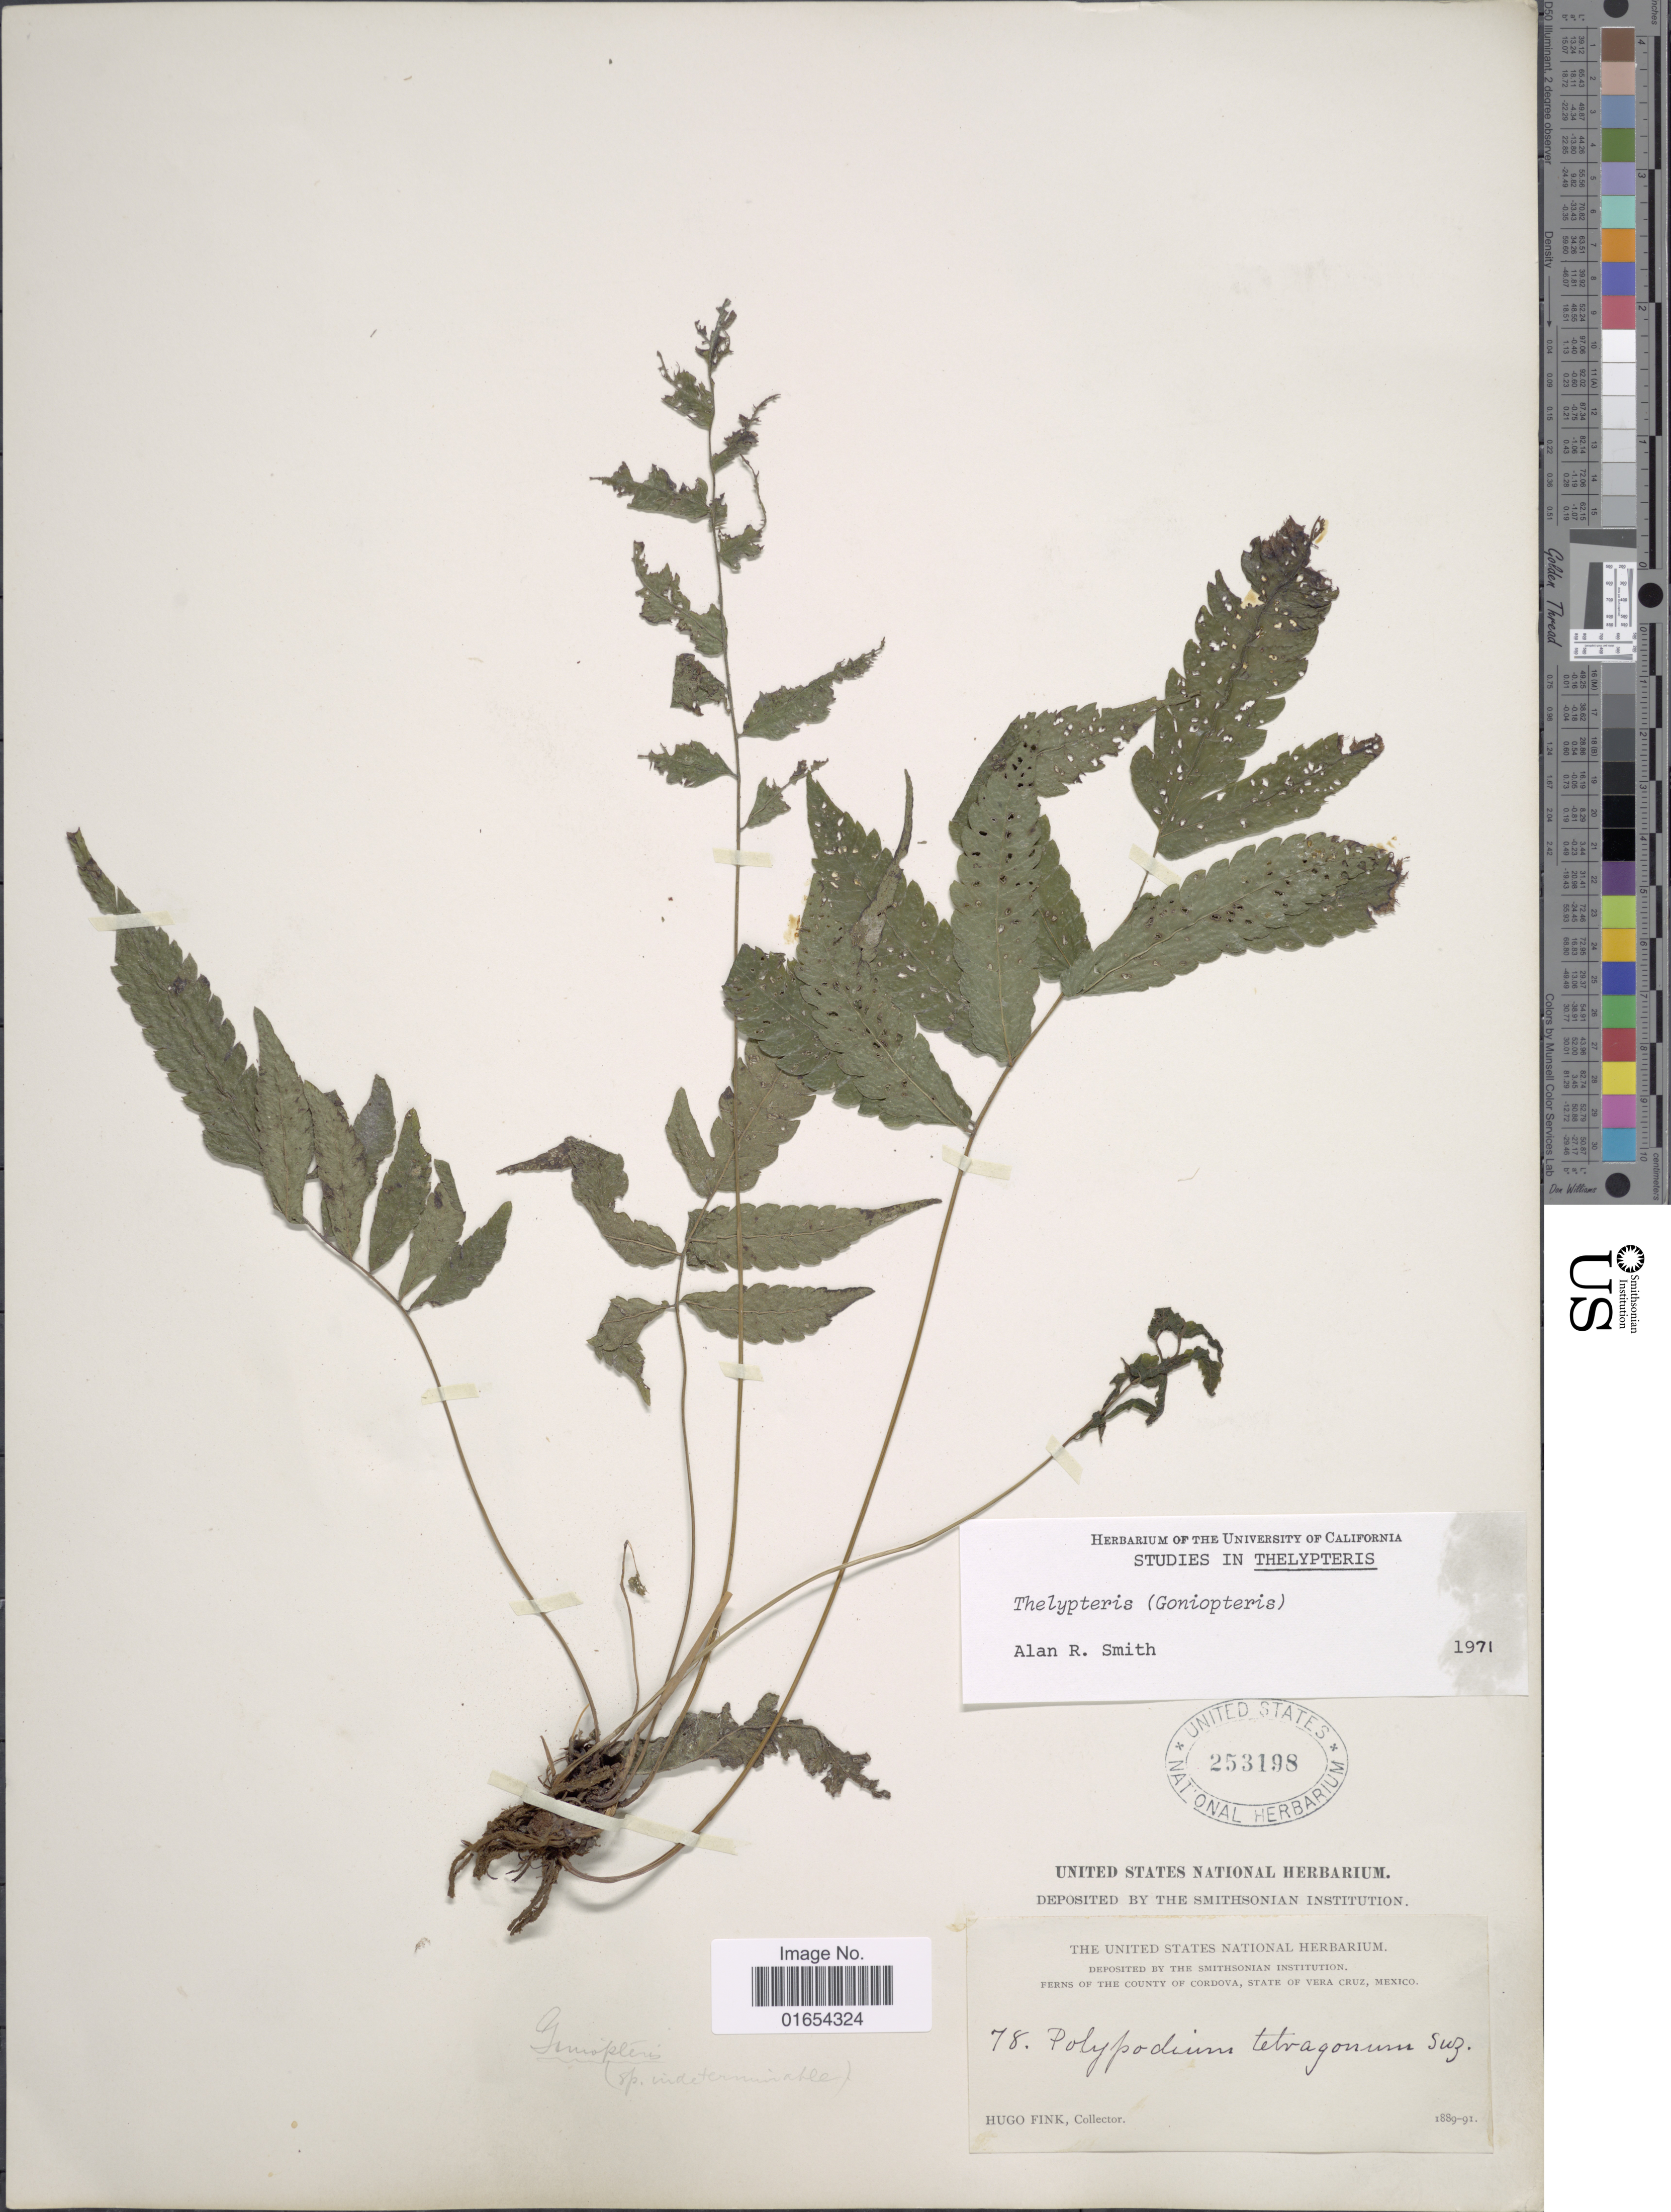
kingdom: Plantae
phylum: Tracheophyta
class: Polypodiopsida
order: Polypodiales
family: Thelypteridaceae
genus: Goniopteris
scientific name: Goniopteris tetragona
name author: (C. Presl) Sw.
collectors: H. Fink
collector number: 78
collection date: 1889/1891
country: Mexico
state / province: Veracruz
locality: Ferns of the county of Cordova, State of Vera Cruz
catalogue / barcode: US 253198